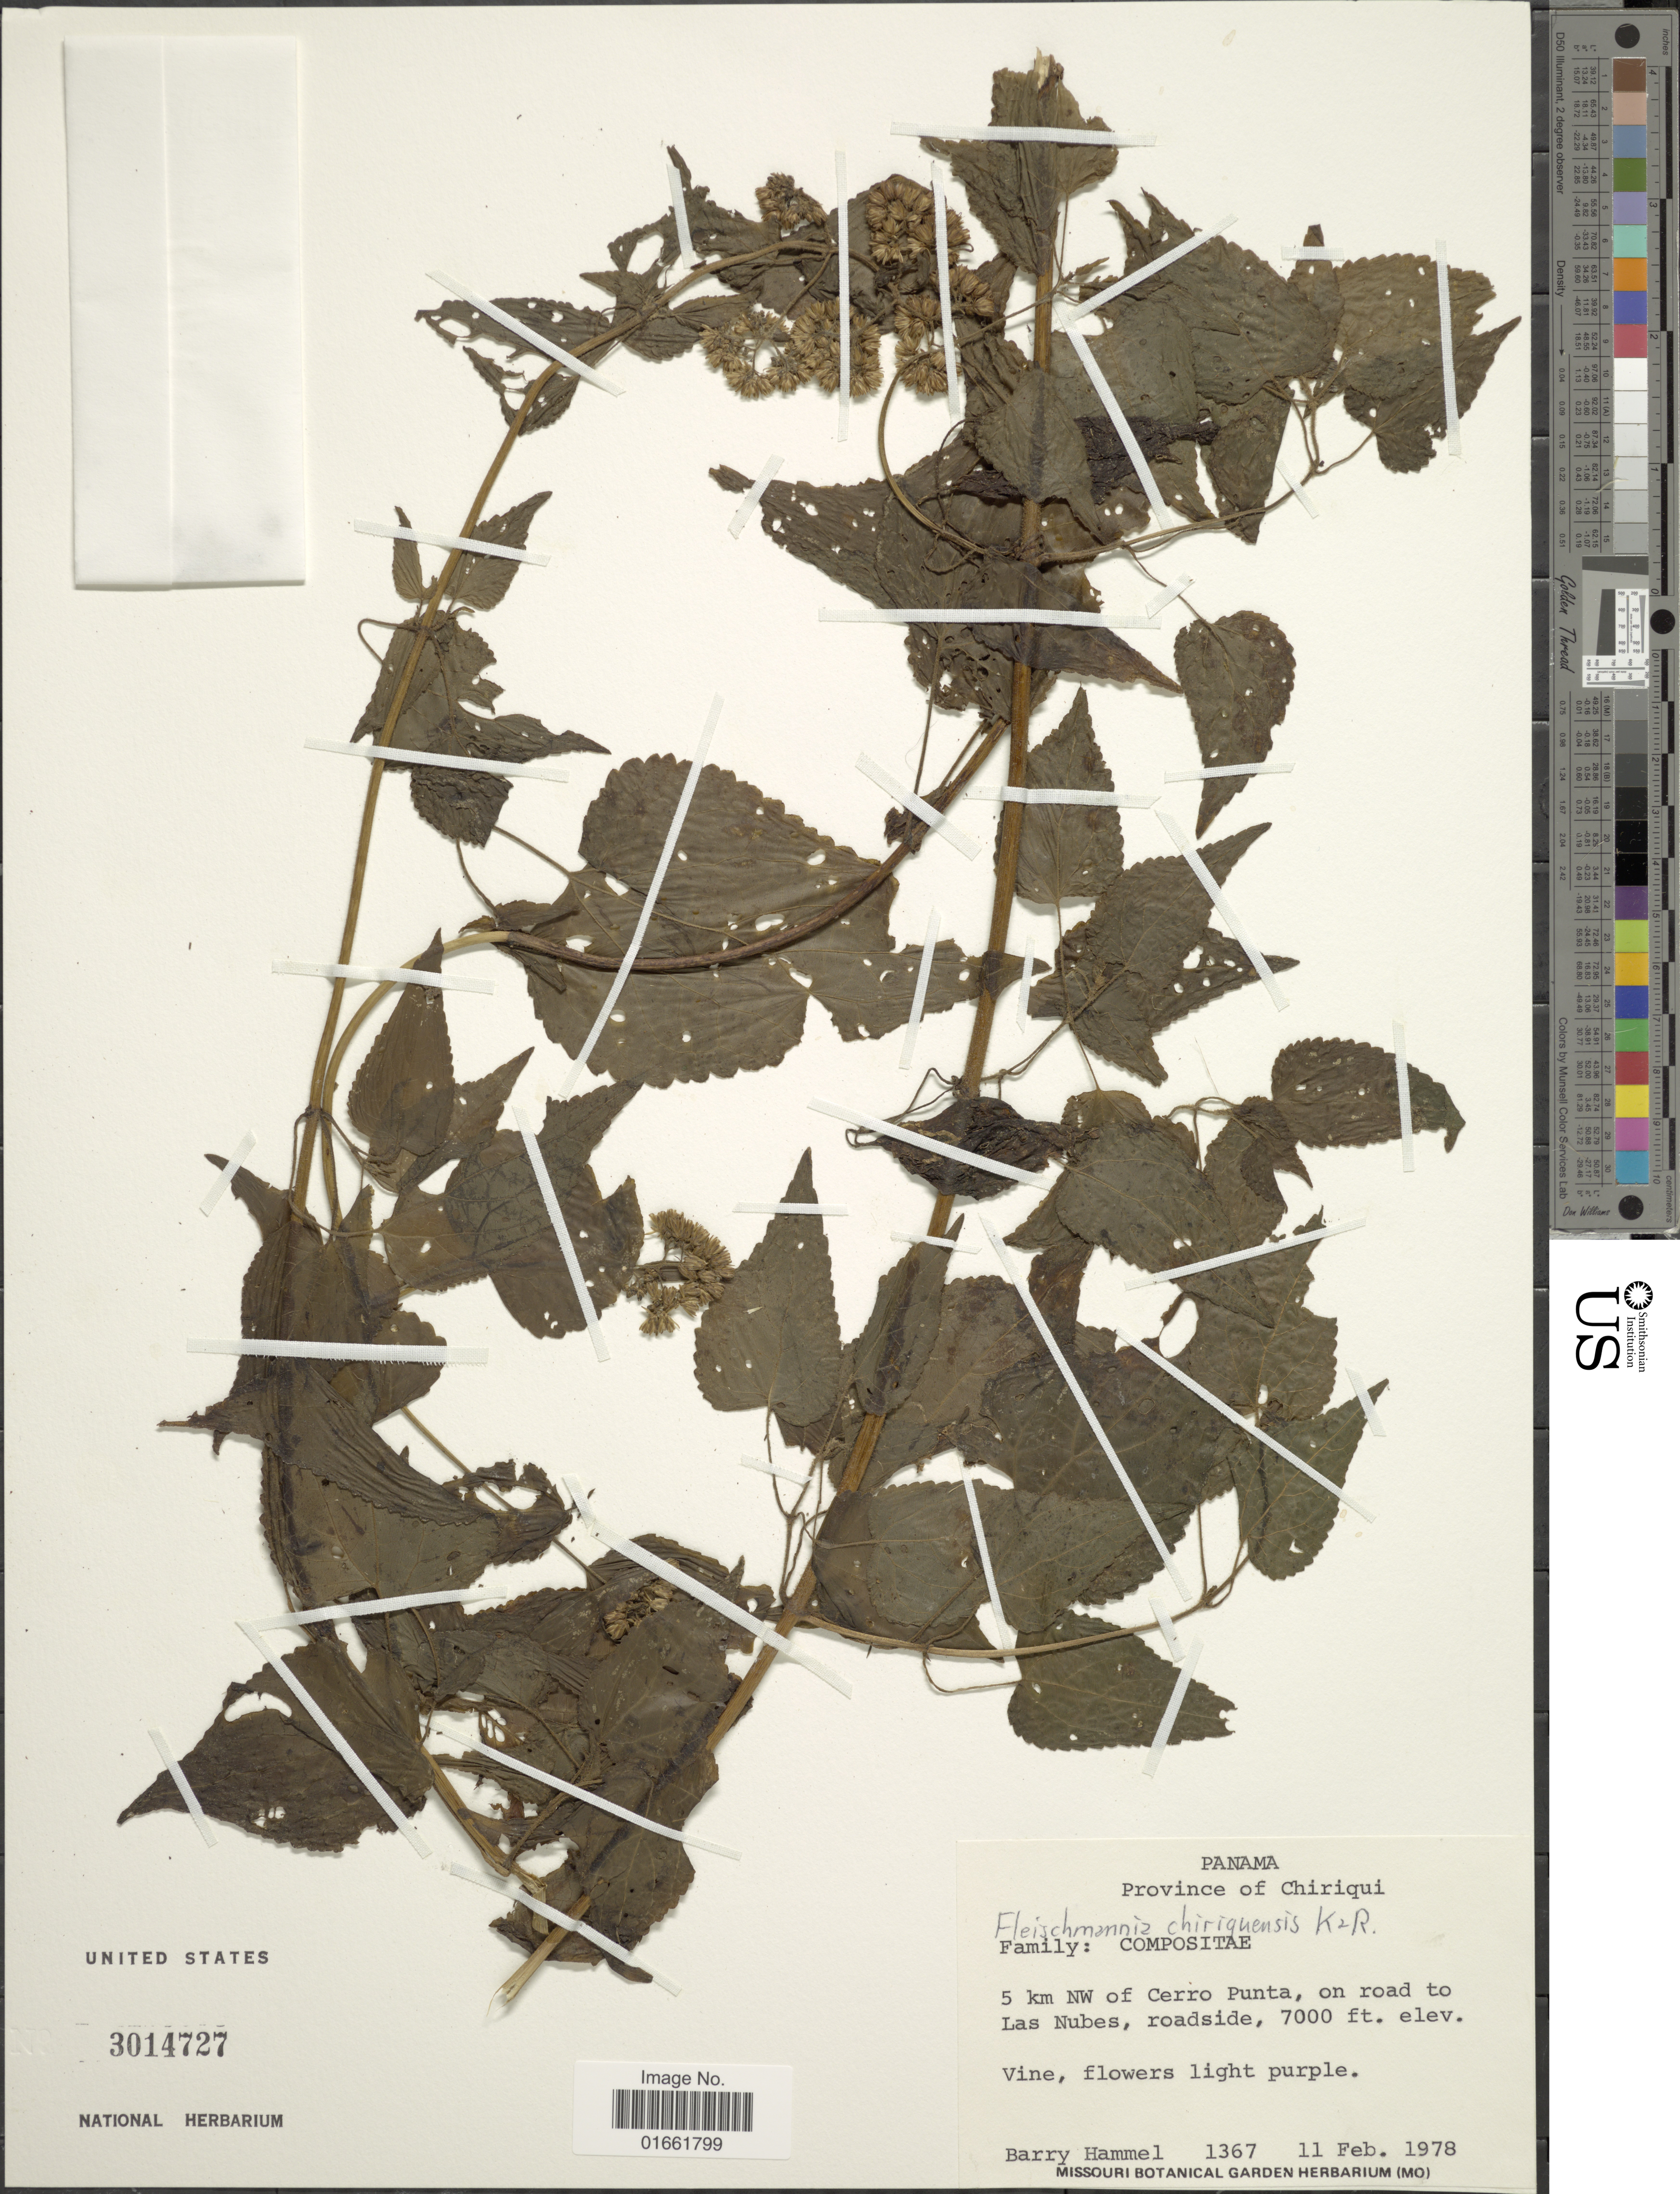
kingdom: Plantae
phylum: Tracheophyta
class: Magnoliopsida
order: Asterales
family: Asteraceae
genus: Fleischmannia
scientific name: Fleischmannia pratensis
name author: (Klatt) R.M. King & H. Rob.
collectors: B. Hammel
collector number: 1367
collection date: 1978-02-11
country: Panama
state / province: Chiriqui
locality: Province of Chiriqui. 5 km NW of Cerro Punta, on road to Las Nubes, roadside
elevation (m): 2134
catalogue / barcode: US 3014727